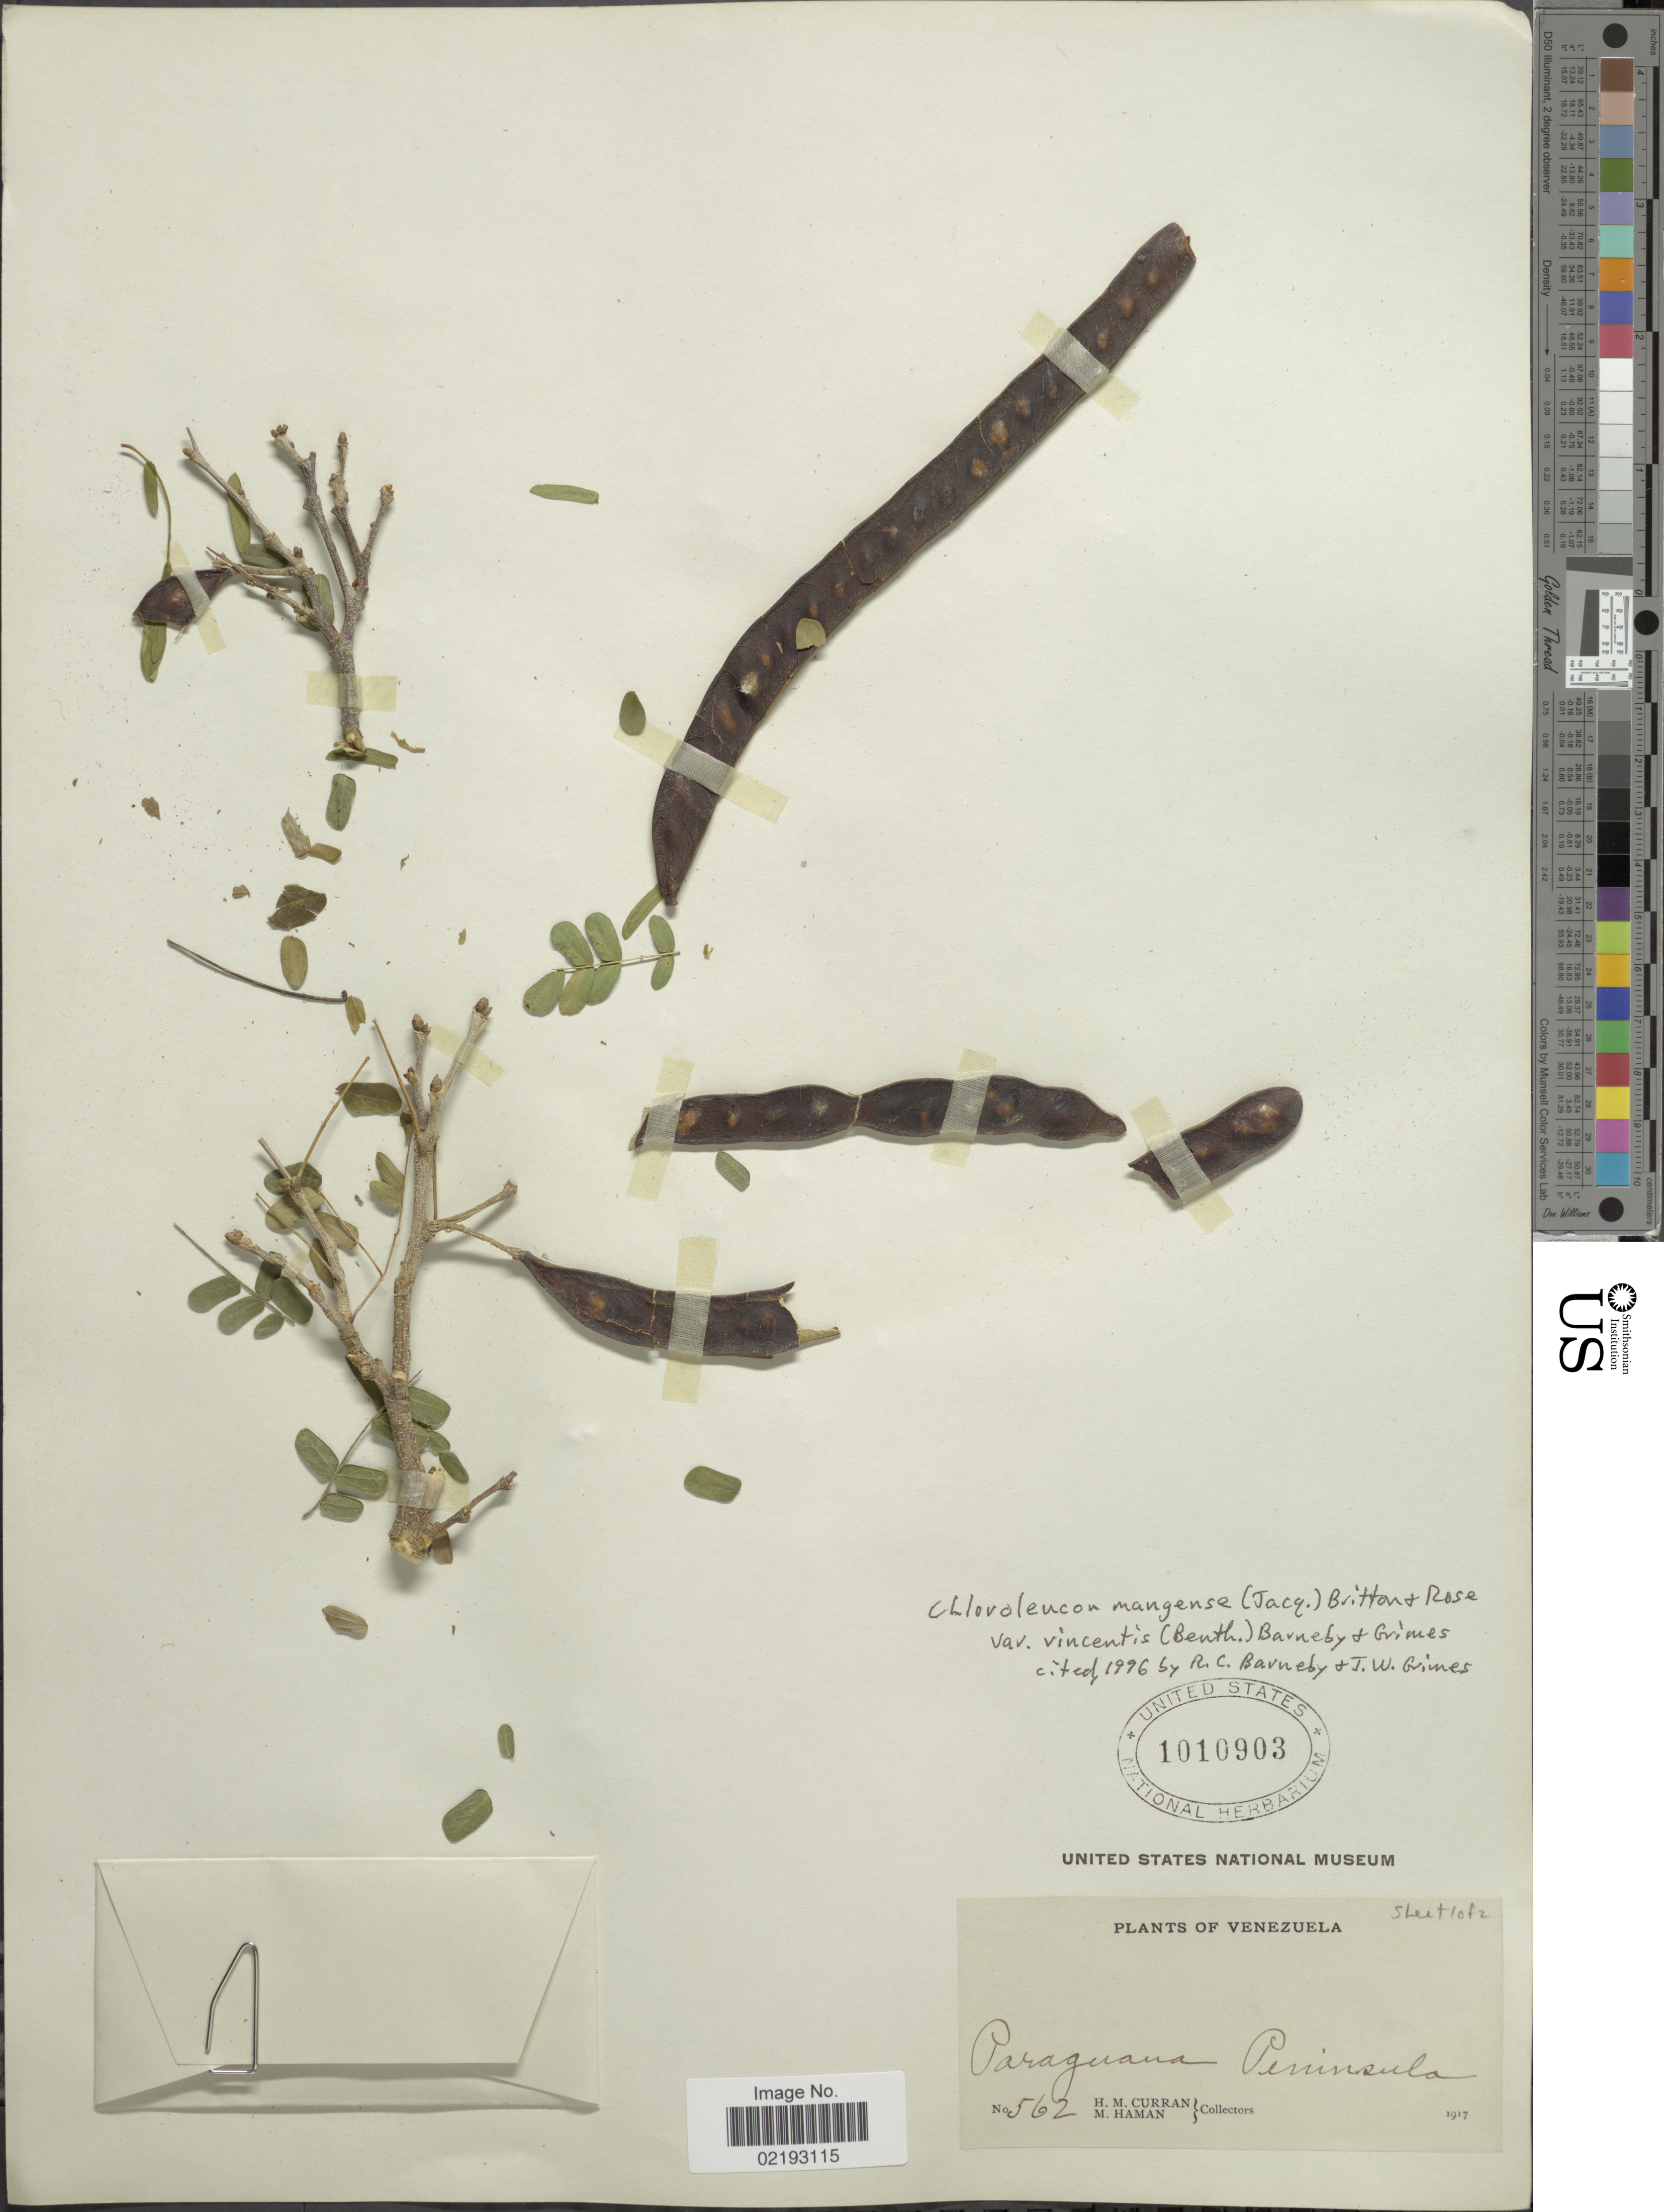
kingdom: Plantae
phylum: Tracheophyta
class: Magnoliopsida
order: Fabales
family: Fabaceae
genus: Chloroleucon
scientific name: Chloroleucon mangense var. vincentis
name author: (Benth.) Barneby & J.W. Grimes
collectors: H. M. Curran & M. Haman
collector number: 562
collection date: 1917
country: Venezuela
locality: Paraguana Peninsula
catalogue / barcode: US 1010903